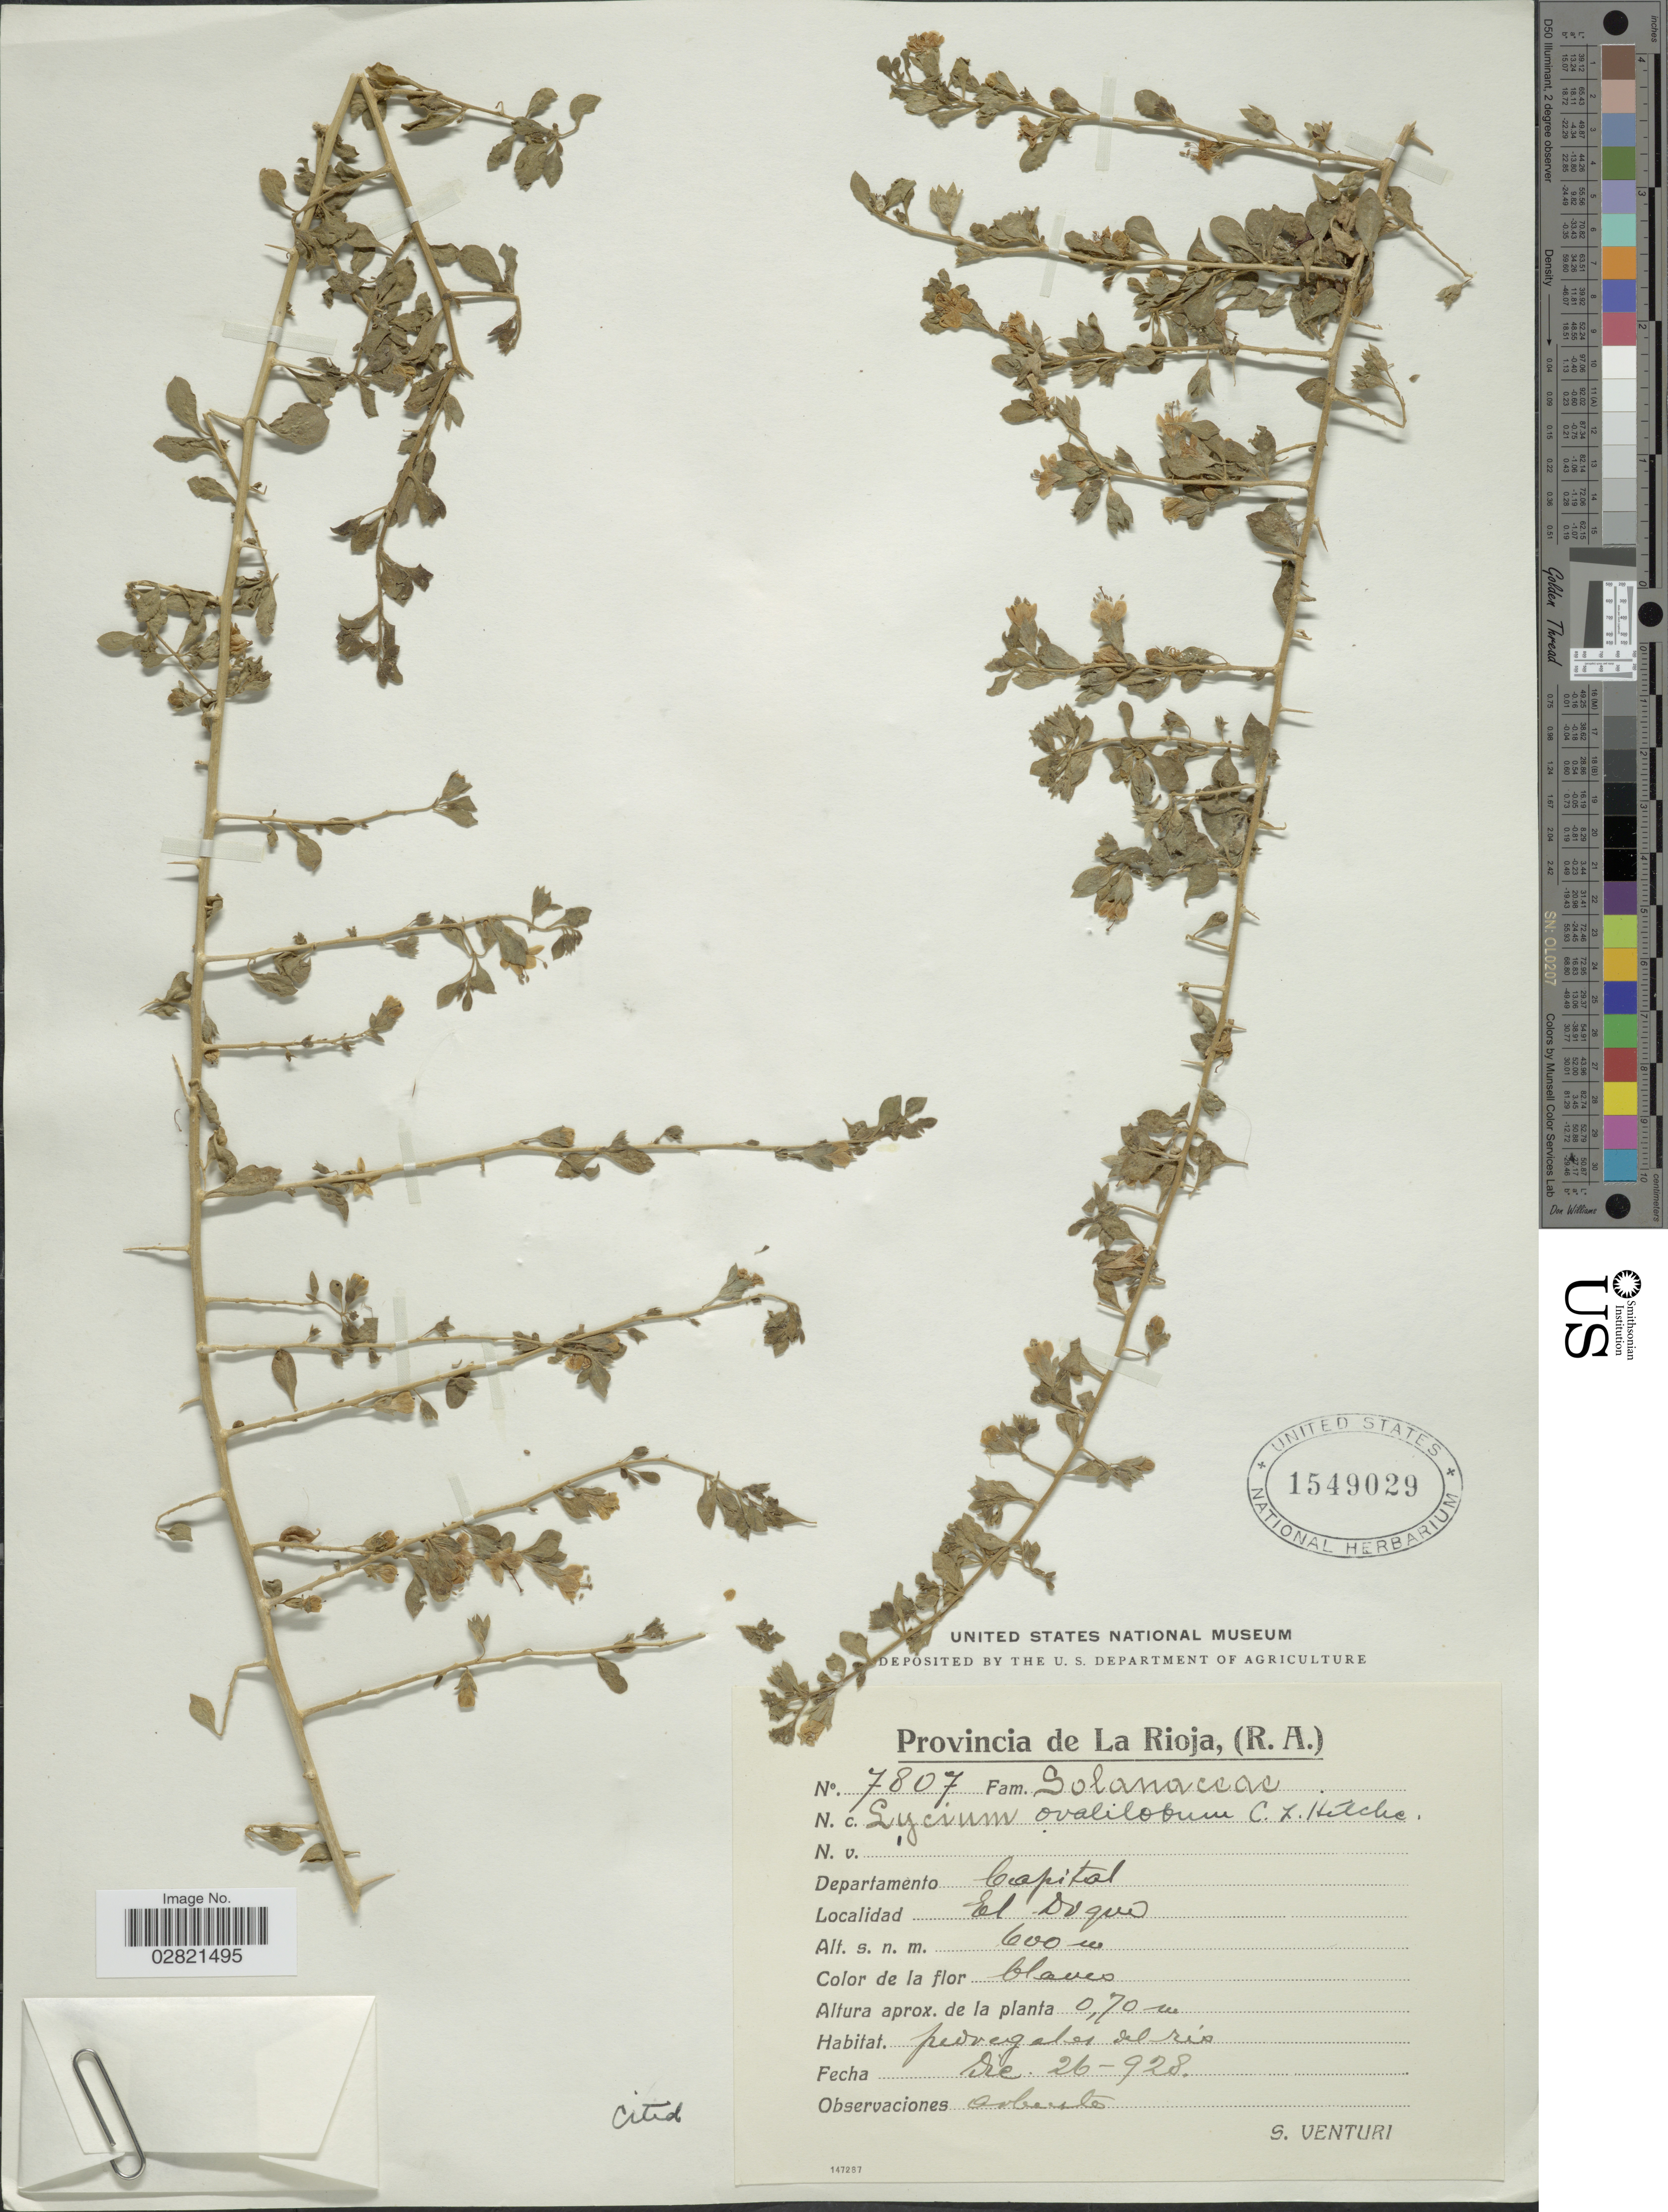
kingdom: Plantae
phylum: Tracheophyta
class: Magnoliopsida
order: Solanales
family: Solanaceae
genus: Lycium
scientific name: Lycium tenuispinosum var. calycinum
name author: Bernardello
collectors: S. Venturi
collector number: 7807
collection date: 1928-12-26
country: Argentina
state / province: La Rioja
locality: Provincia de La Rioja, (R.A.). Departamento Capital. El Doque.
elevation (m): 600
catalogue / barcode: US 1549029